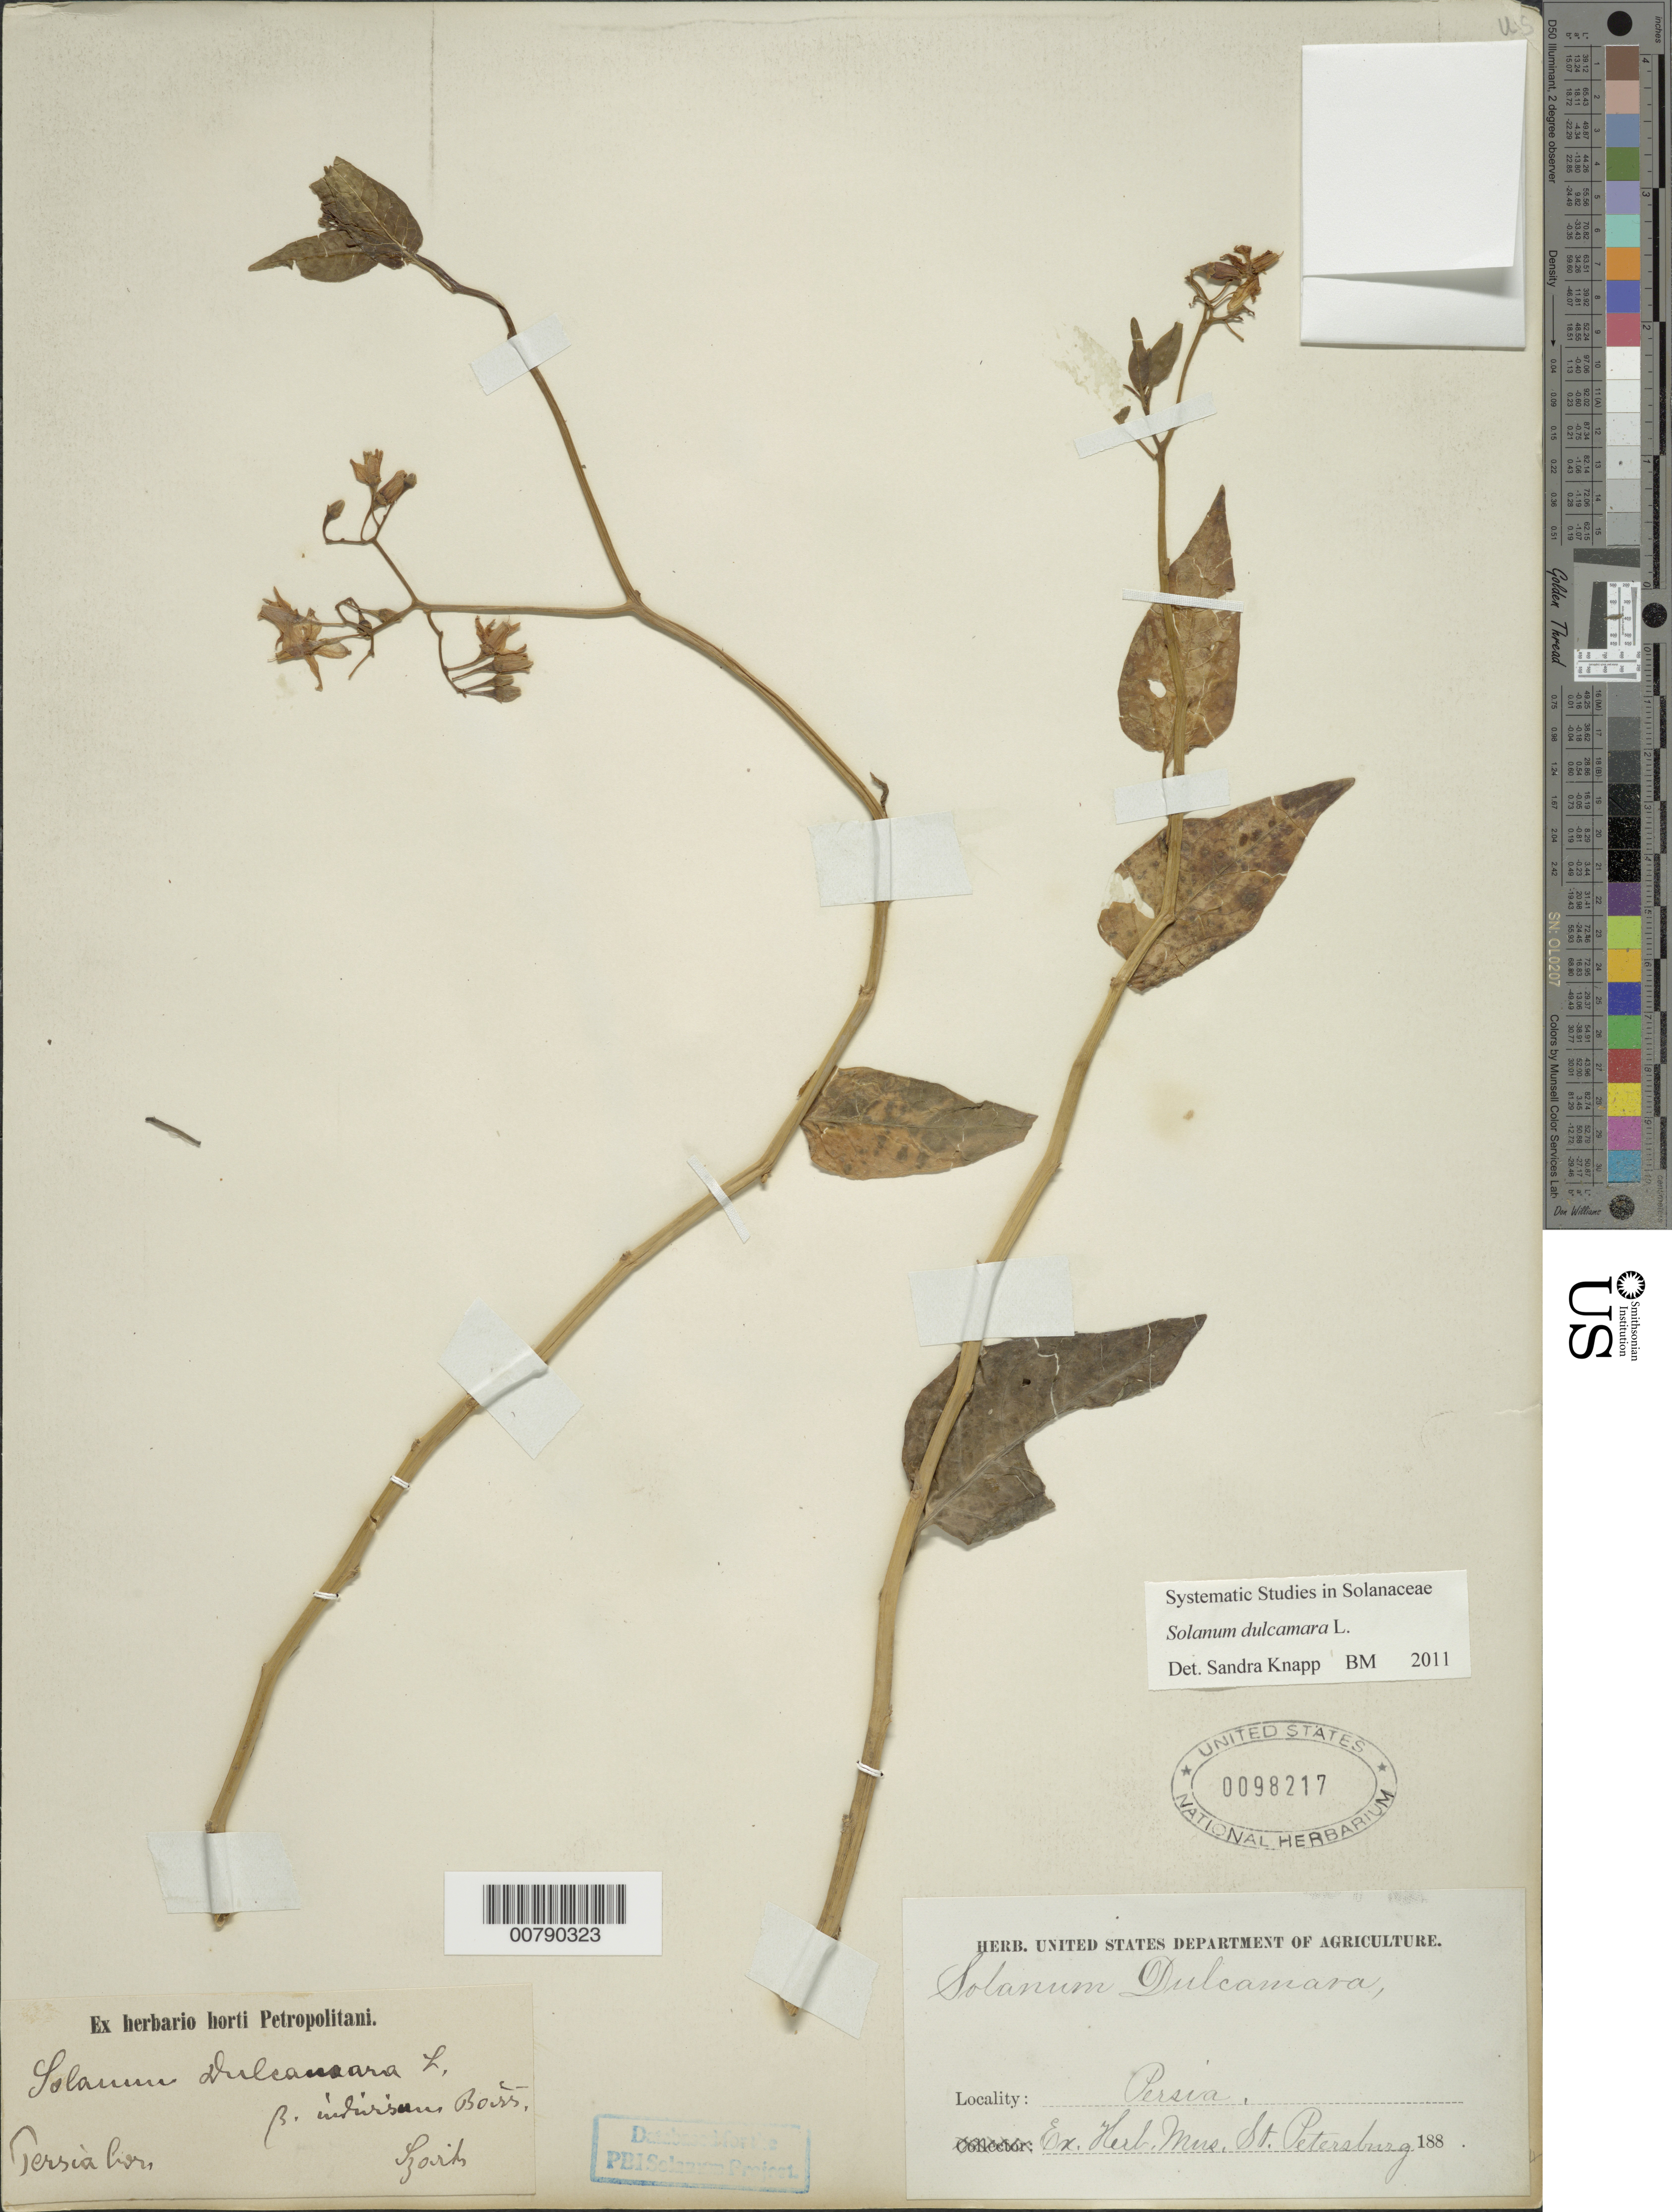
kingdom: Plantae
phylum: Tracheophyta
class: Magnoliopsida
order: Solanales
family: Solanaceae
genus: Solanum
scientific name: Solanum dulcamara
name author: L.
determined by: Knapp, S. D.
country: Iran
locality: Persia bor.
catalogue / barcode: US 98217